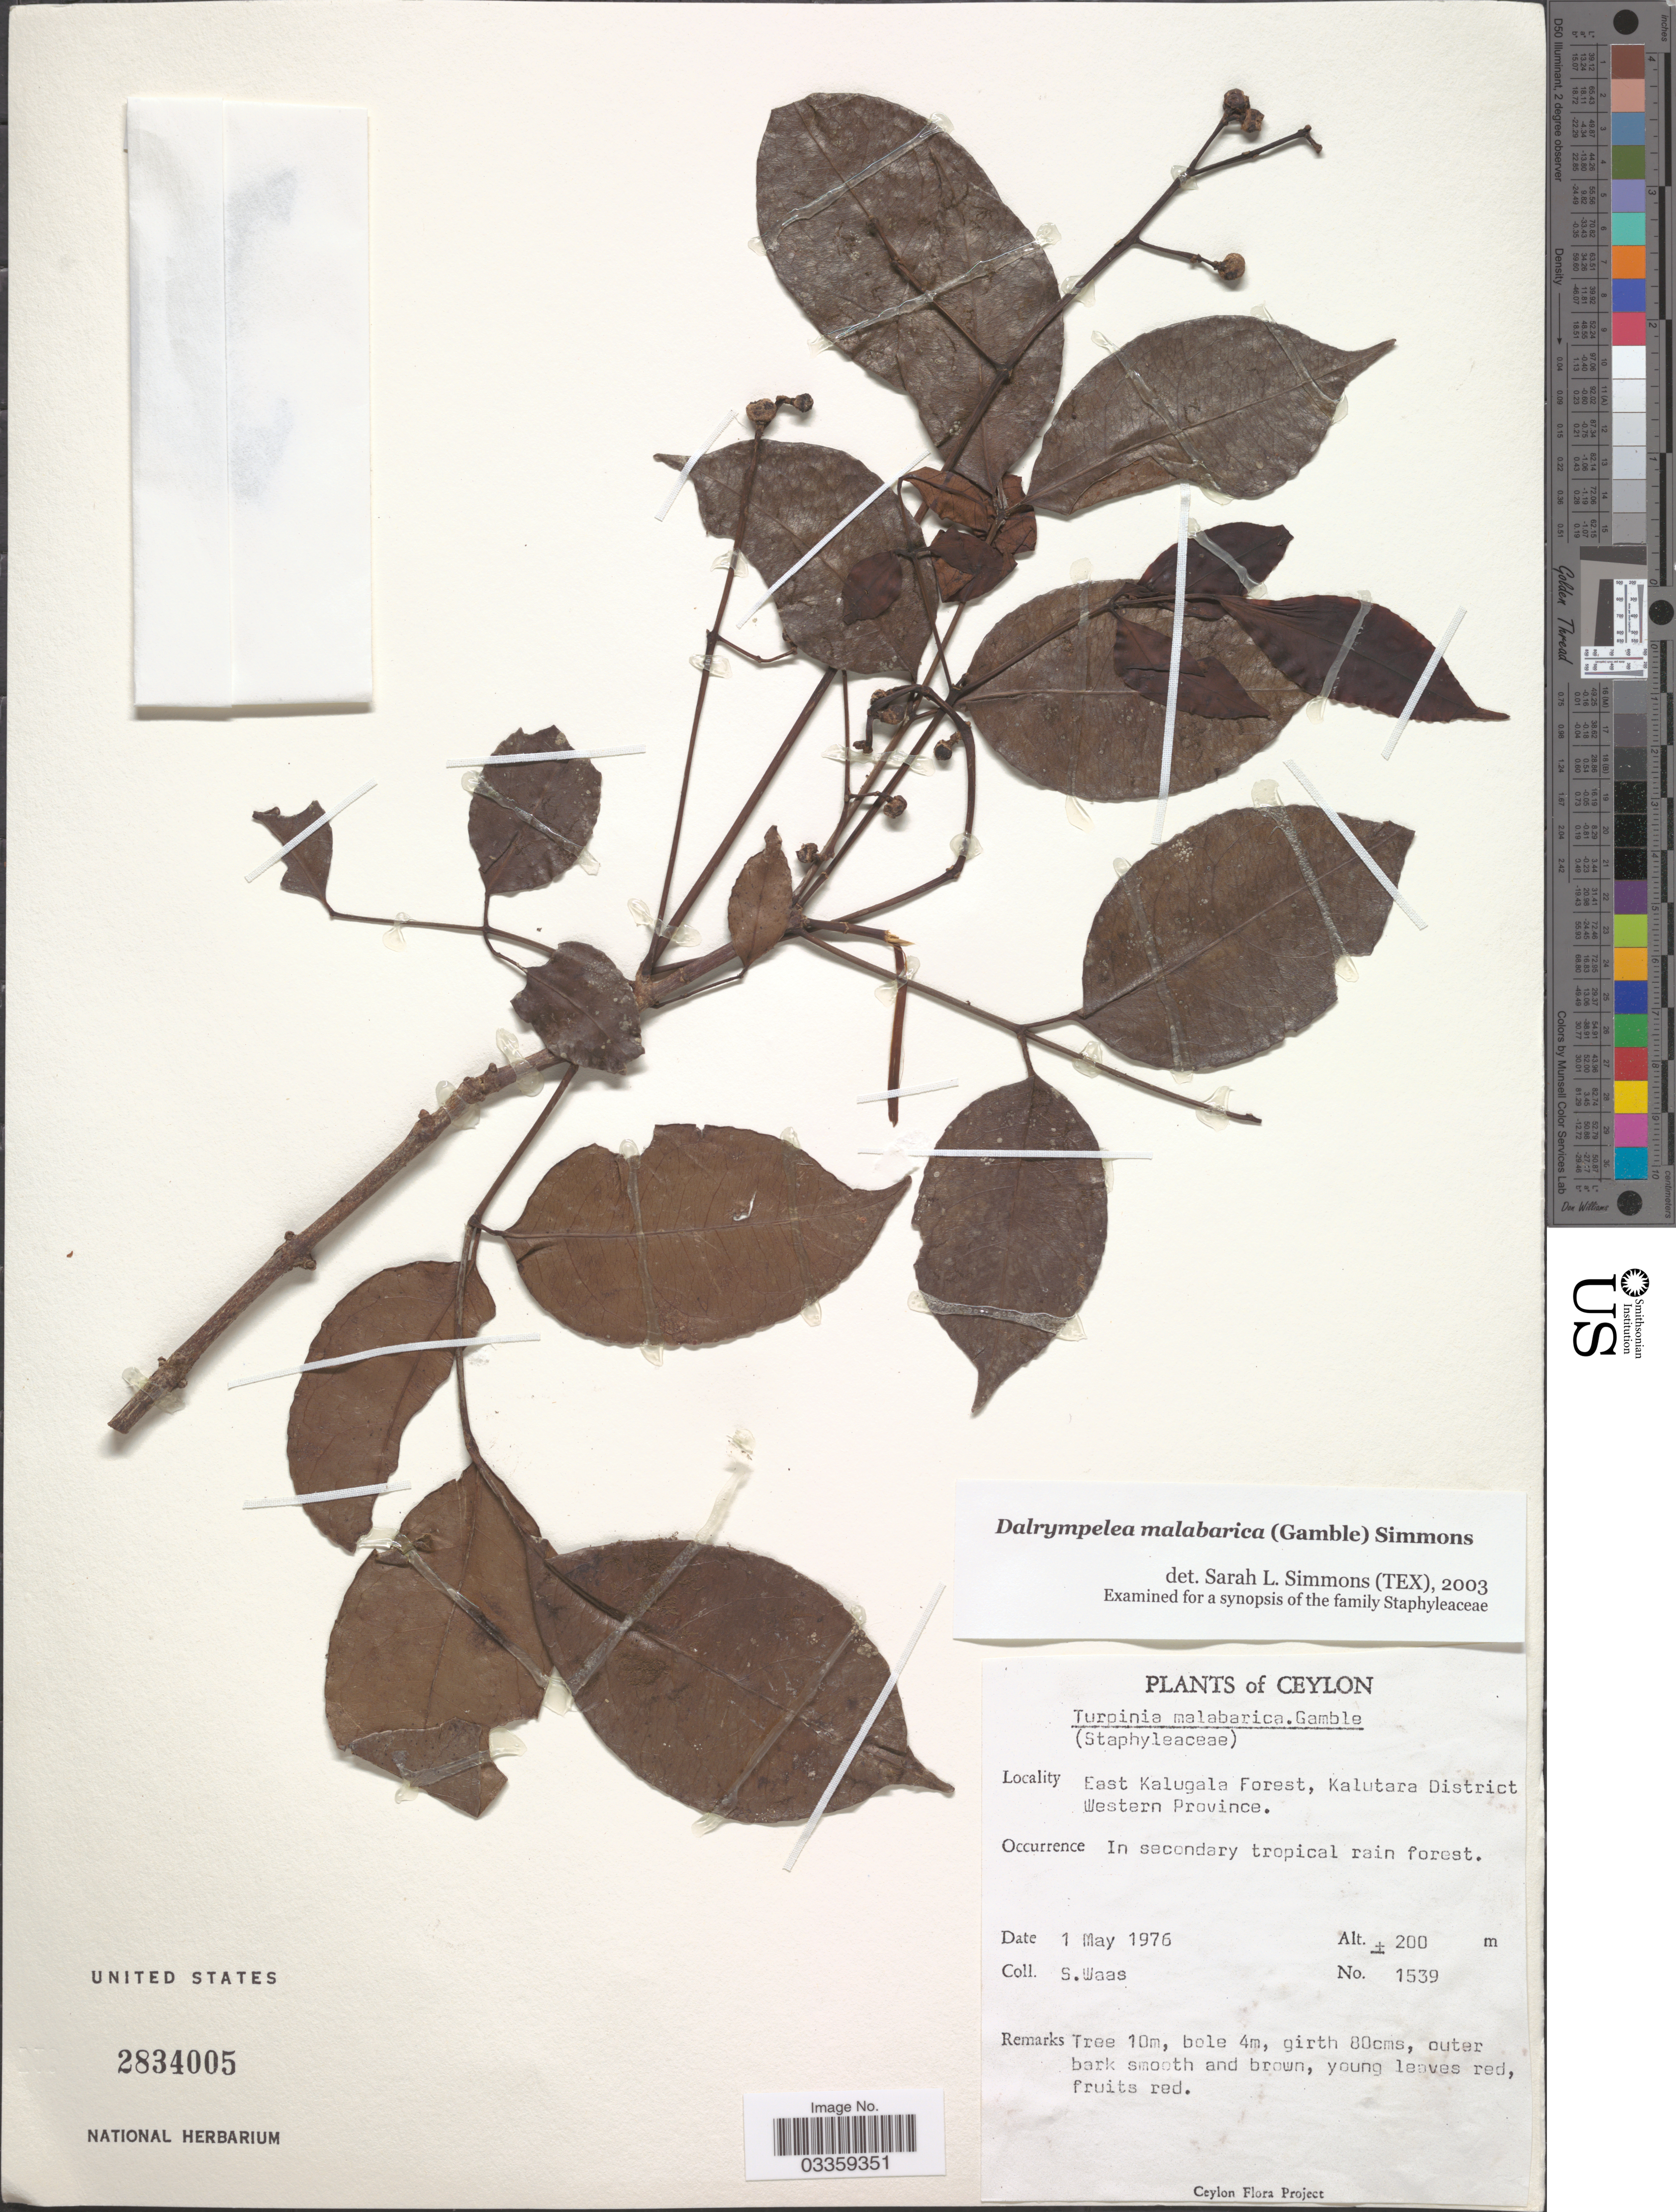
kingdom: Plantae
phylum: Tracheophyta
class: Magnoliopsida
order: Crossosomatales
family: Staphyleaceae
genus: Turpinia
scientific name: Turpinia malabarica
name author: Gamble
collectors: S. Waas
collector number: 1539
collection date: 1976-05-01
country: Sri Lanka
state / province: Western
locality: Ceylon, East Kalugala Forest, Kalutara District.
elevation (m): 200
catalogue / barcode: US 2834005